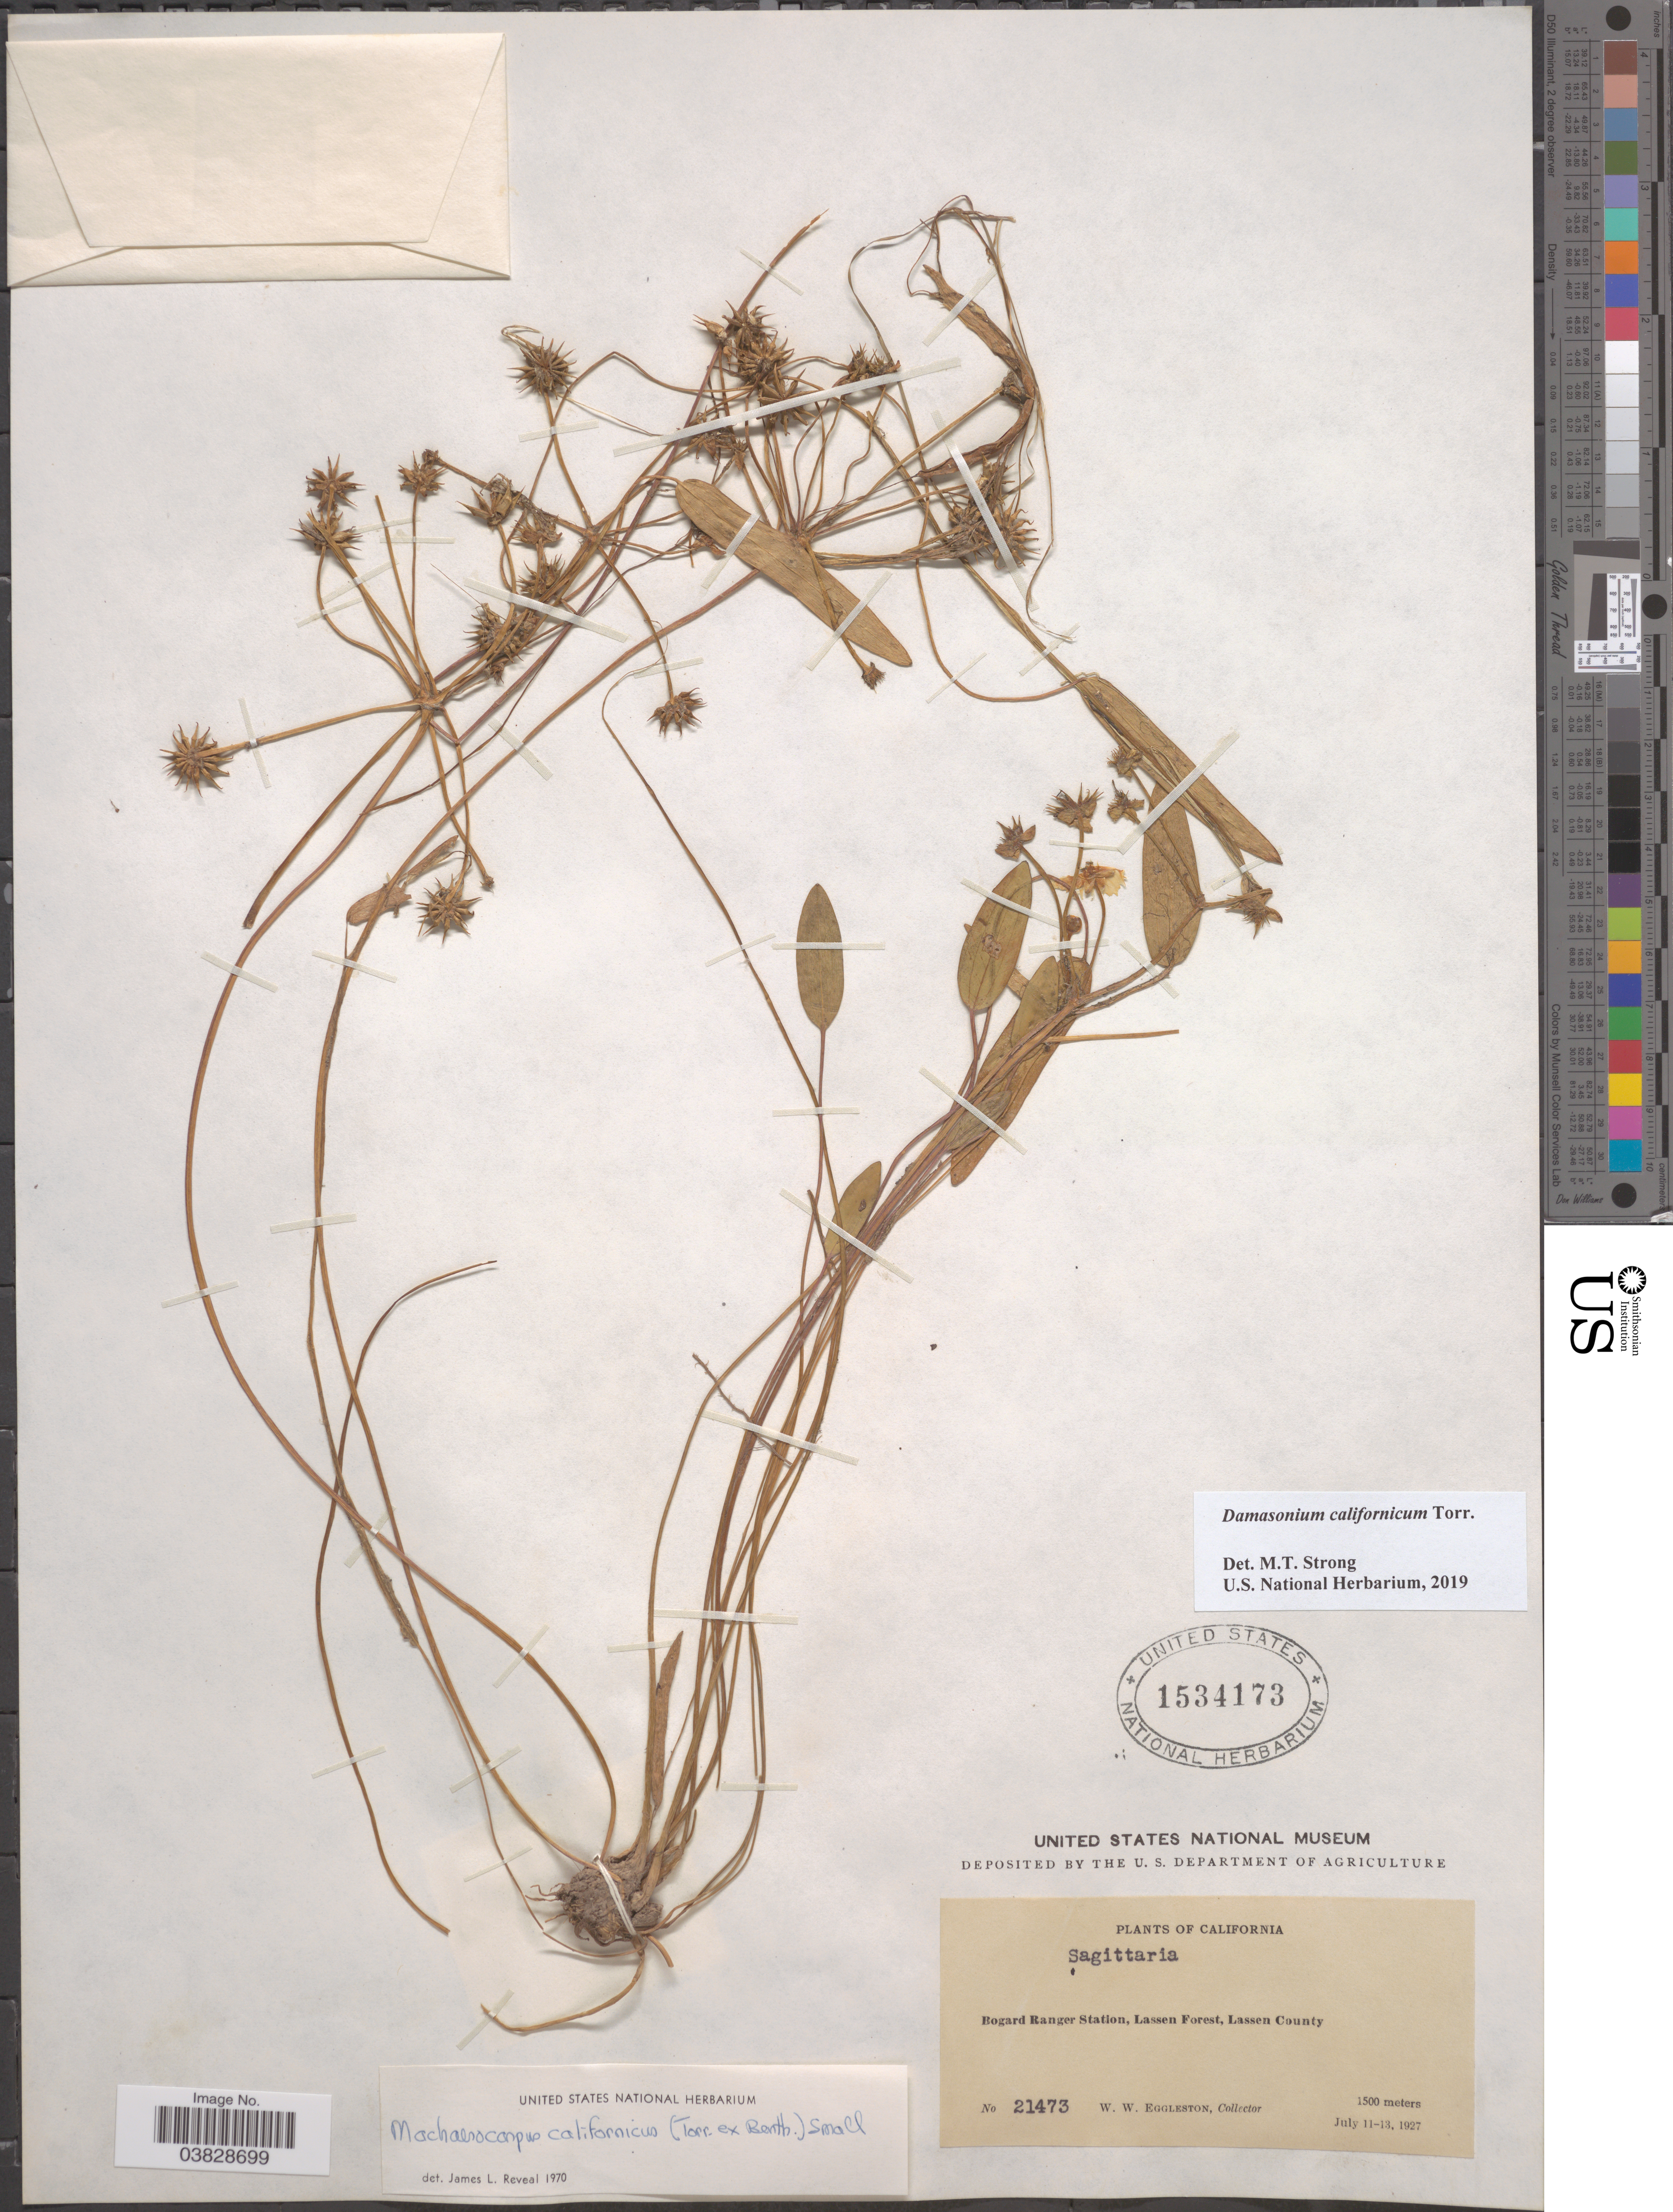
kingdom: Plantae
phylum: Tracheophyta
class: Liliopsida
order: Alismatales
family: Alismataceae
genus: Damasonium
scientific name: Damasonium californicum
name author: Torr.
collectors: W. W. Eggleston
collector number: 21473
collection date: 1927-07-11/1927-07-13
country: United States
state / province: California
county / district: Lassen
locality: Bogard Ranger Station, Lassen Forest, Lassen County.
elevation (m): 1500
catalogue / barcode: US 1534173